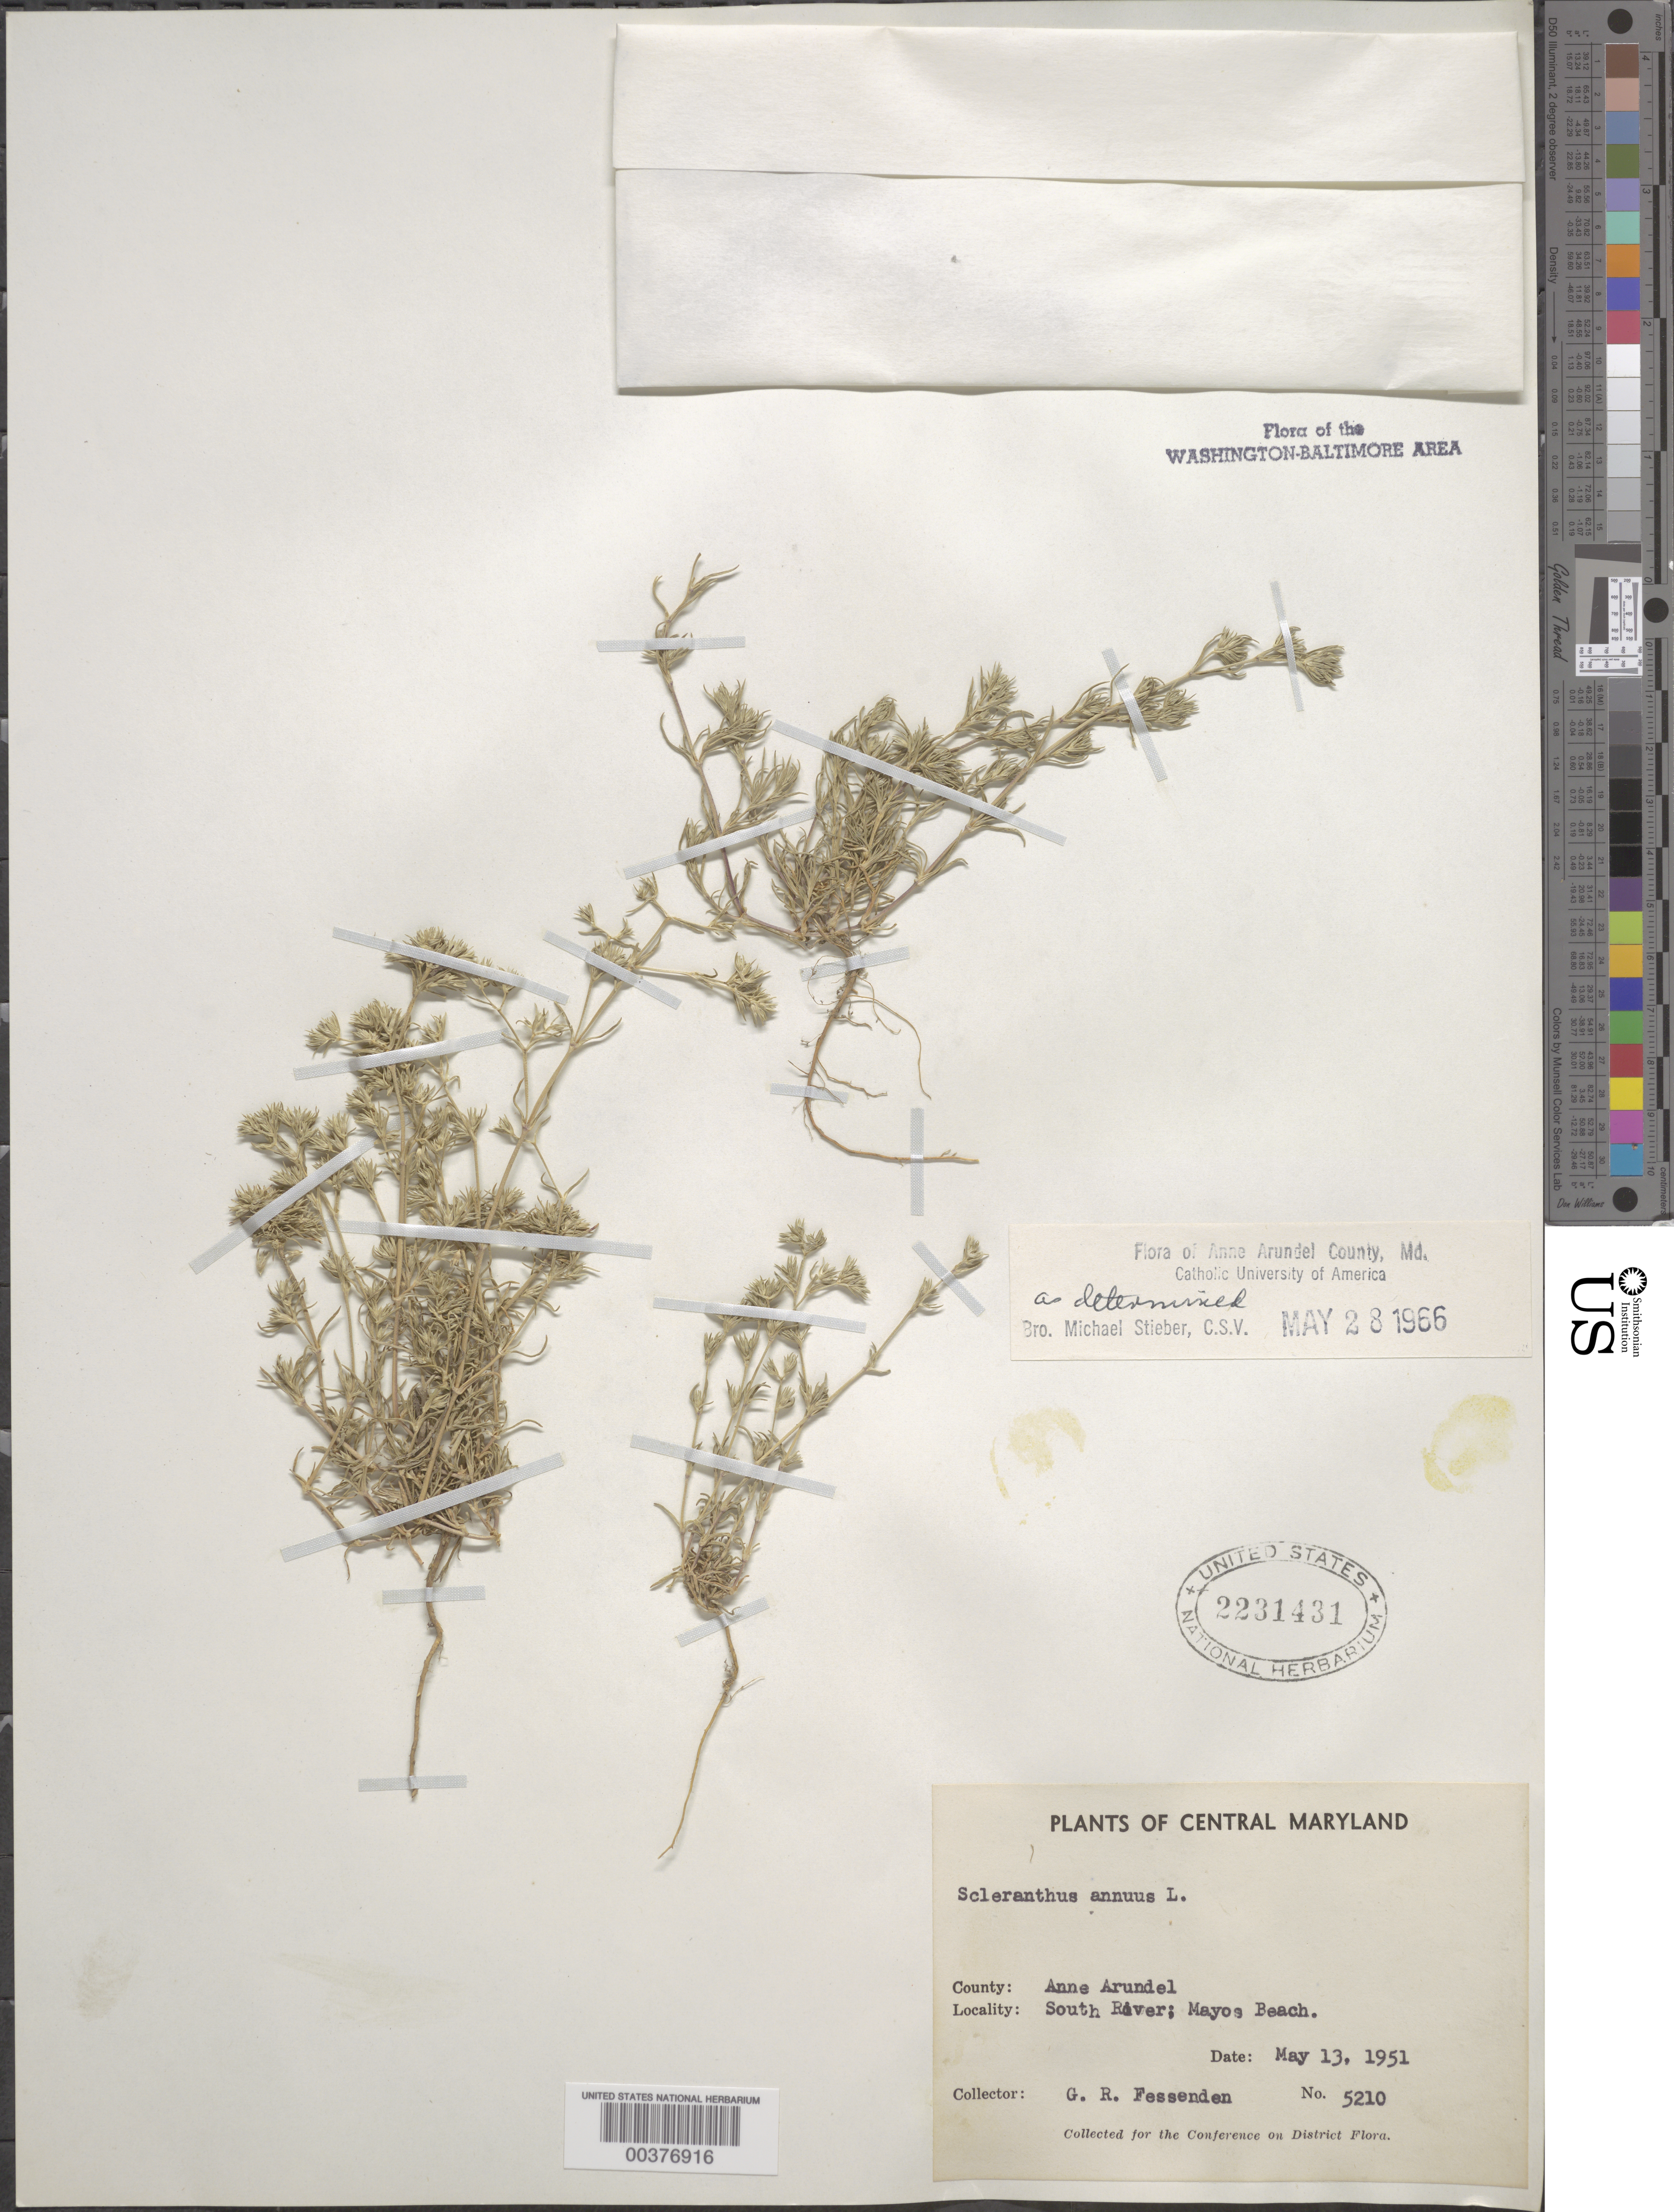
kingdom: Plantae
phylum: Tracheophyta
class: Magnoliopsida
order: Caryophyllales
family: Caryophyllaceae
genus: Scleranthus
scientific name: Scleranthus annuus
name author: L.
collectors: G. Fessenden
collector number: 5210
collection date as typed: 13 May 1951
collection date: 1951-05-13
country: United States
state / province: Maryland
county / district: Anne Arundel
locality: South River, Mayos Beach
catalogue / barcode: US 2231431